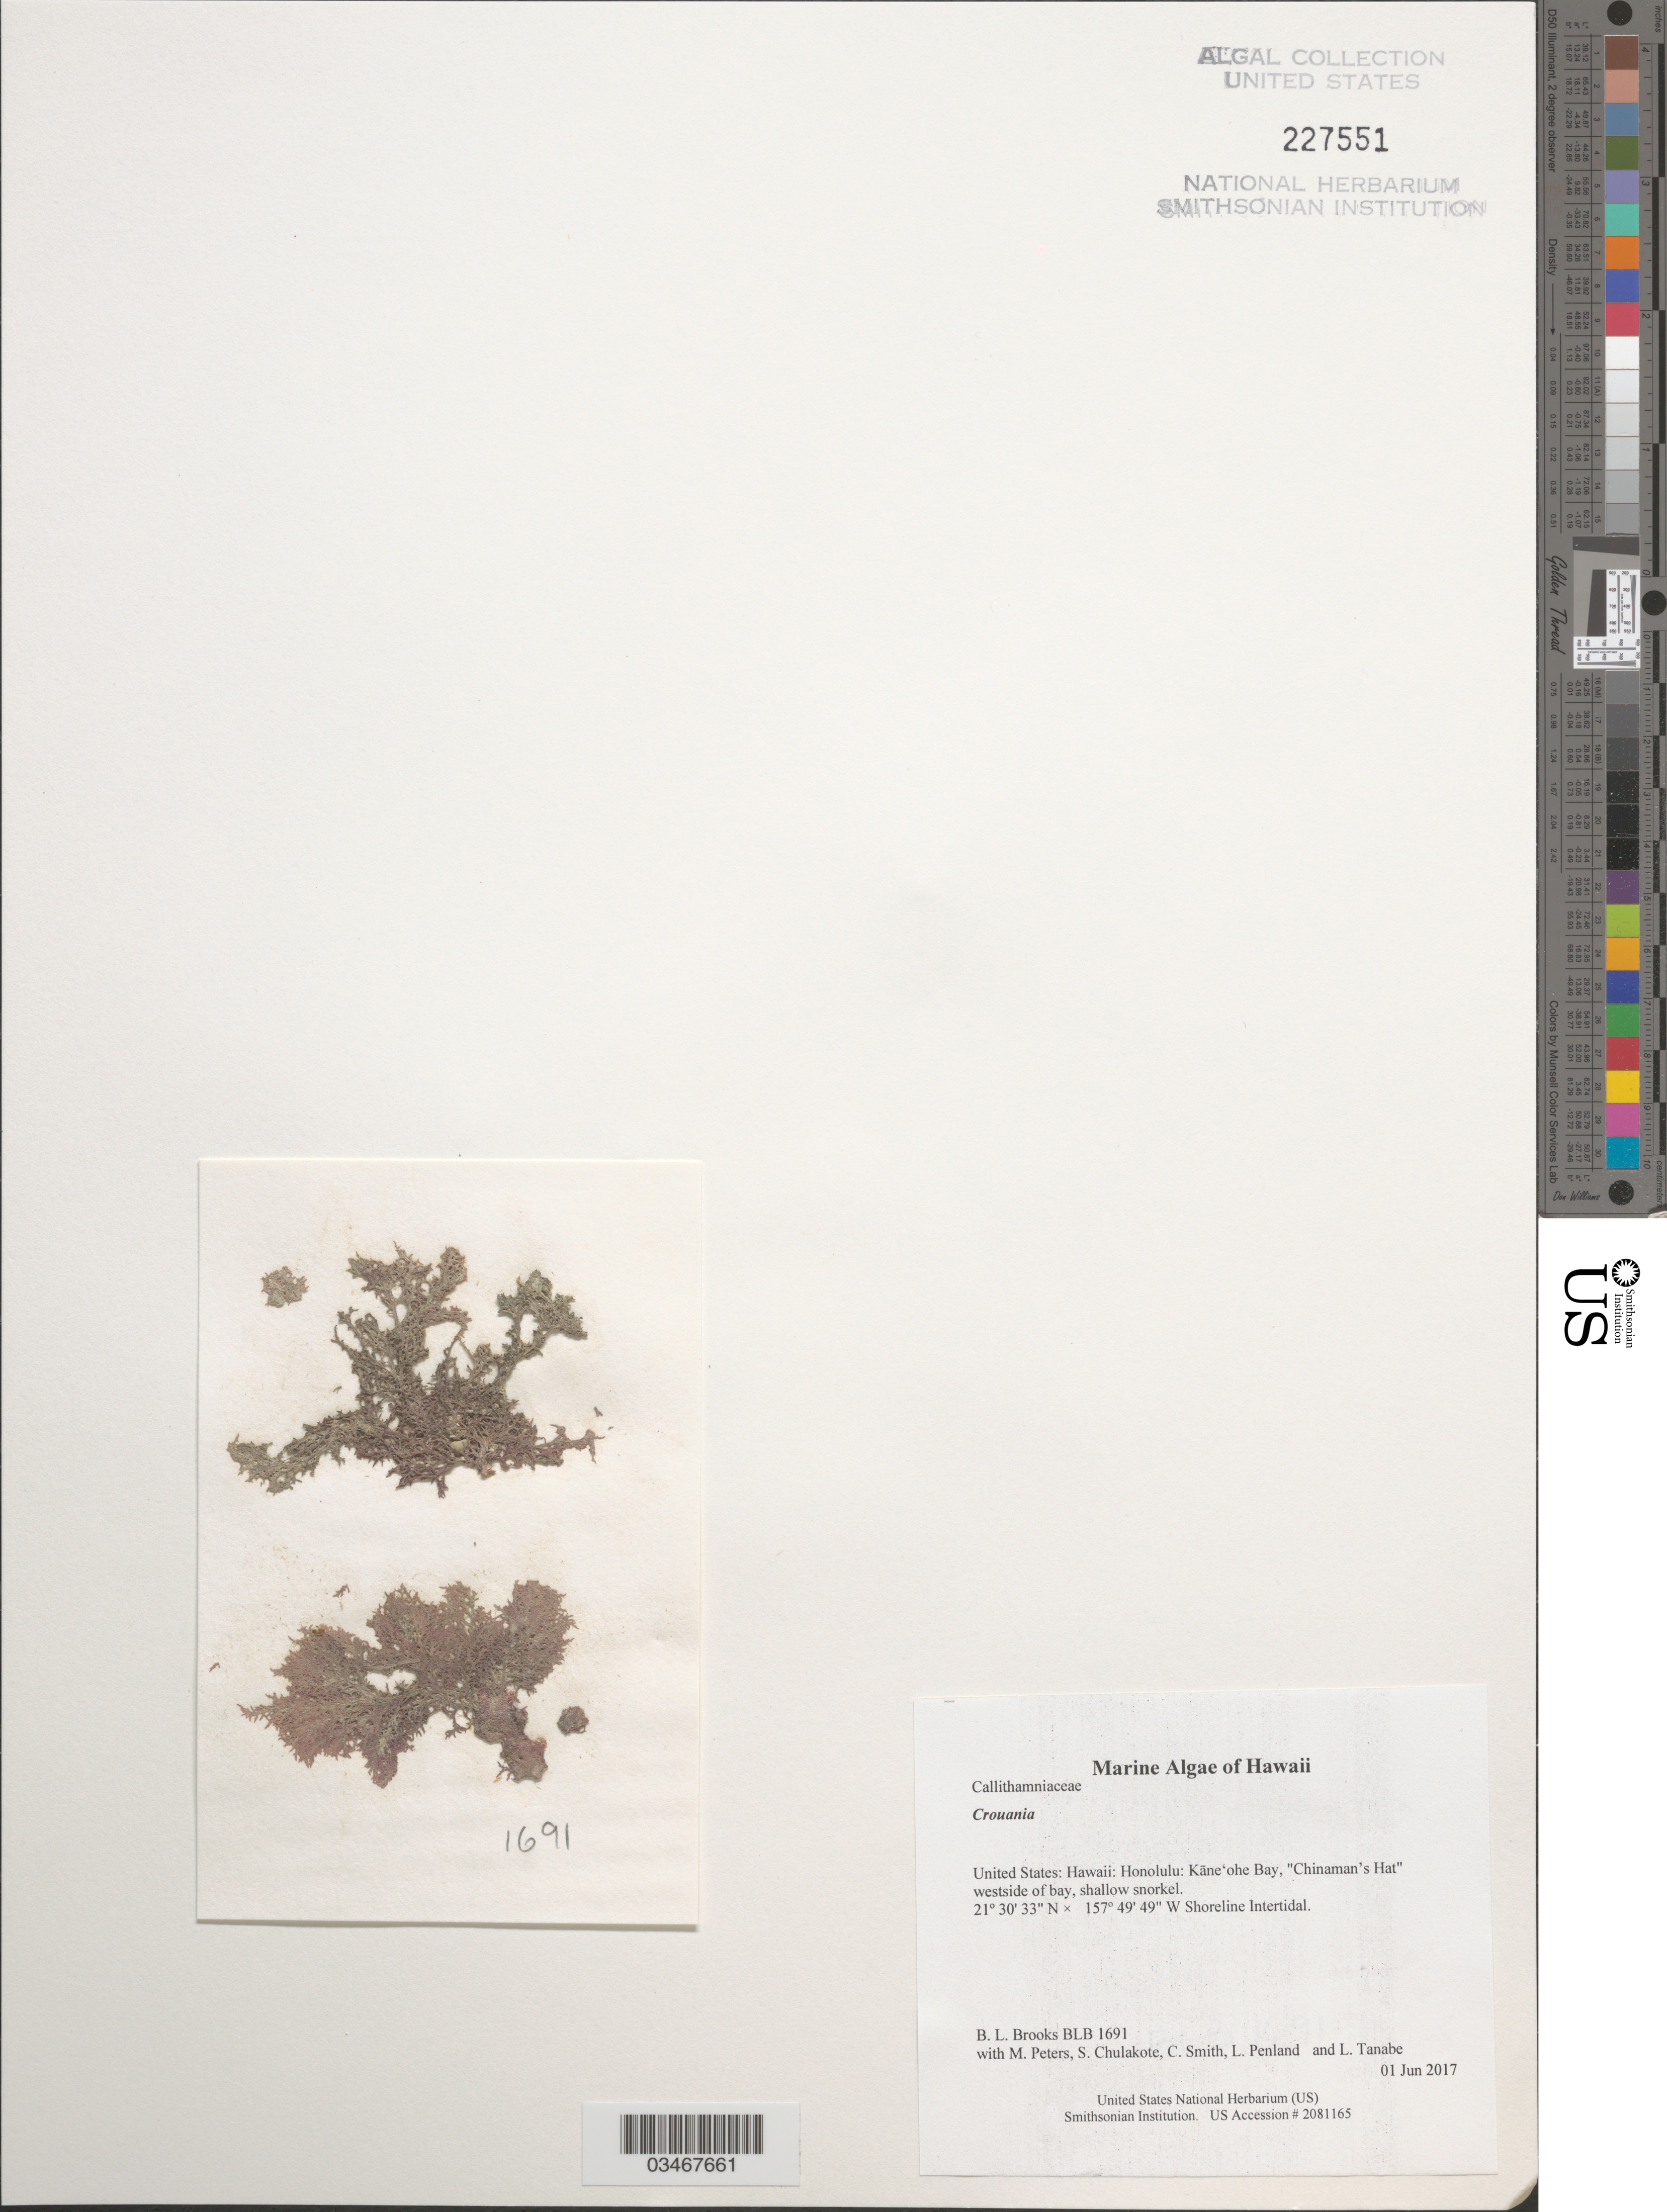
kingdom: Plantae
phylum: Rhodophyta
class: Florideophyceae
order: Ceramiales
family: Callithamniaceae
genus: Crouania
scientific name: Crouania sp.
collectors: B. Brooks, M. Peters, S. Chulakote, C. Smith & et al.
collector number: BLB 1691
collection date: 2017-06-01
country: United States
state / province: Hawaii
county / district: Honolulu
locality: Honolulu: Kāne'ohe Bay, "Chinaman's Hat" westside of bay.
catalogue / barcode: US 227551